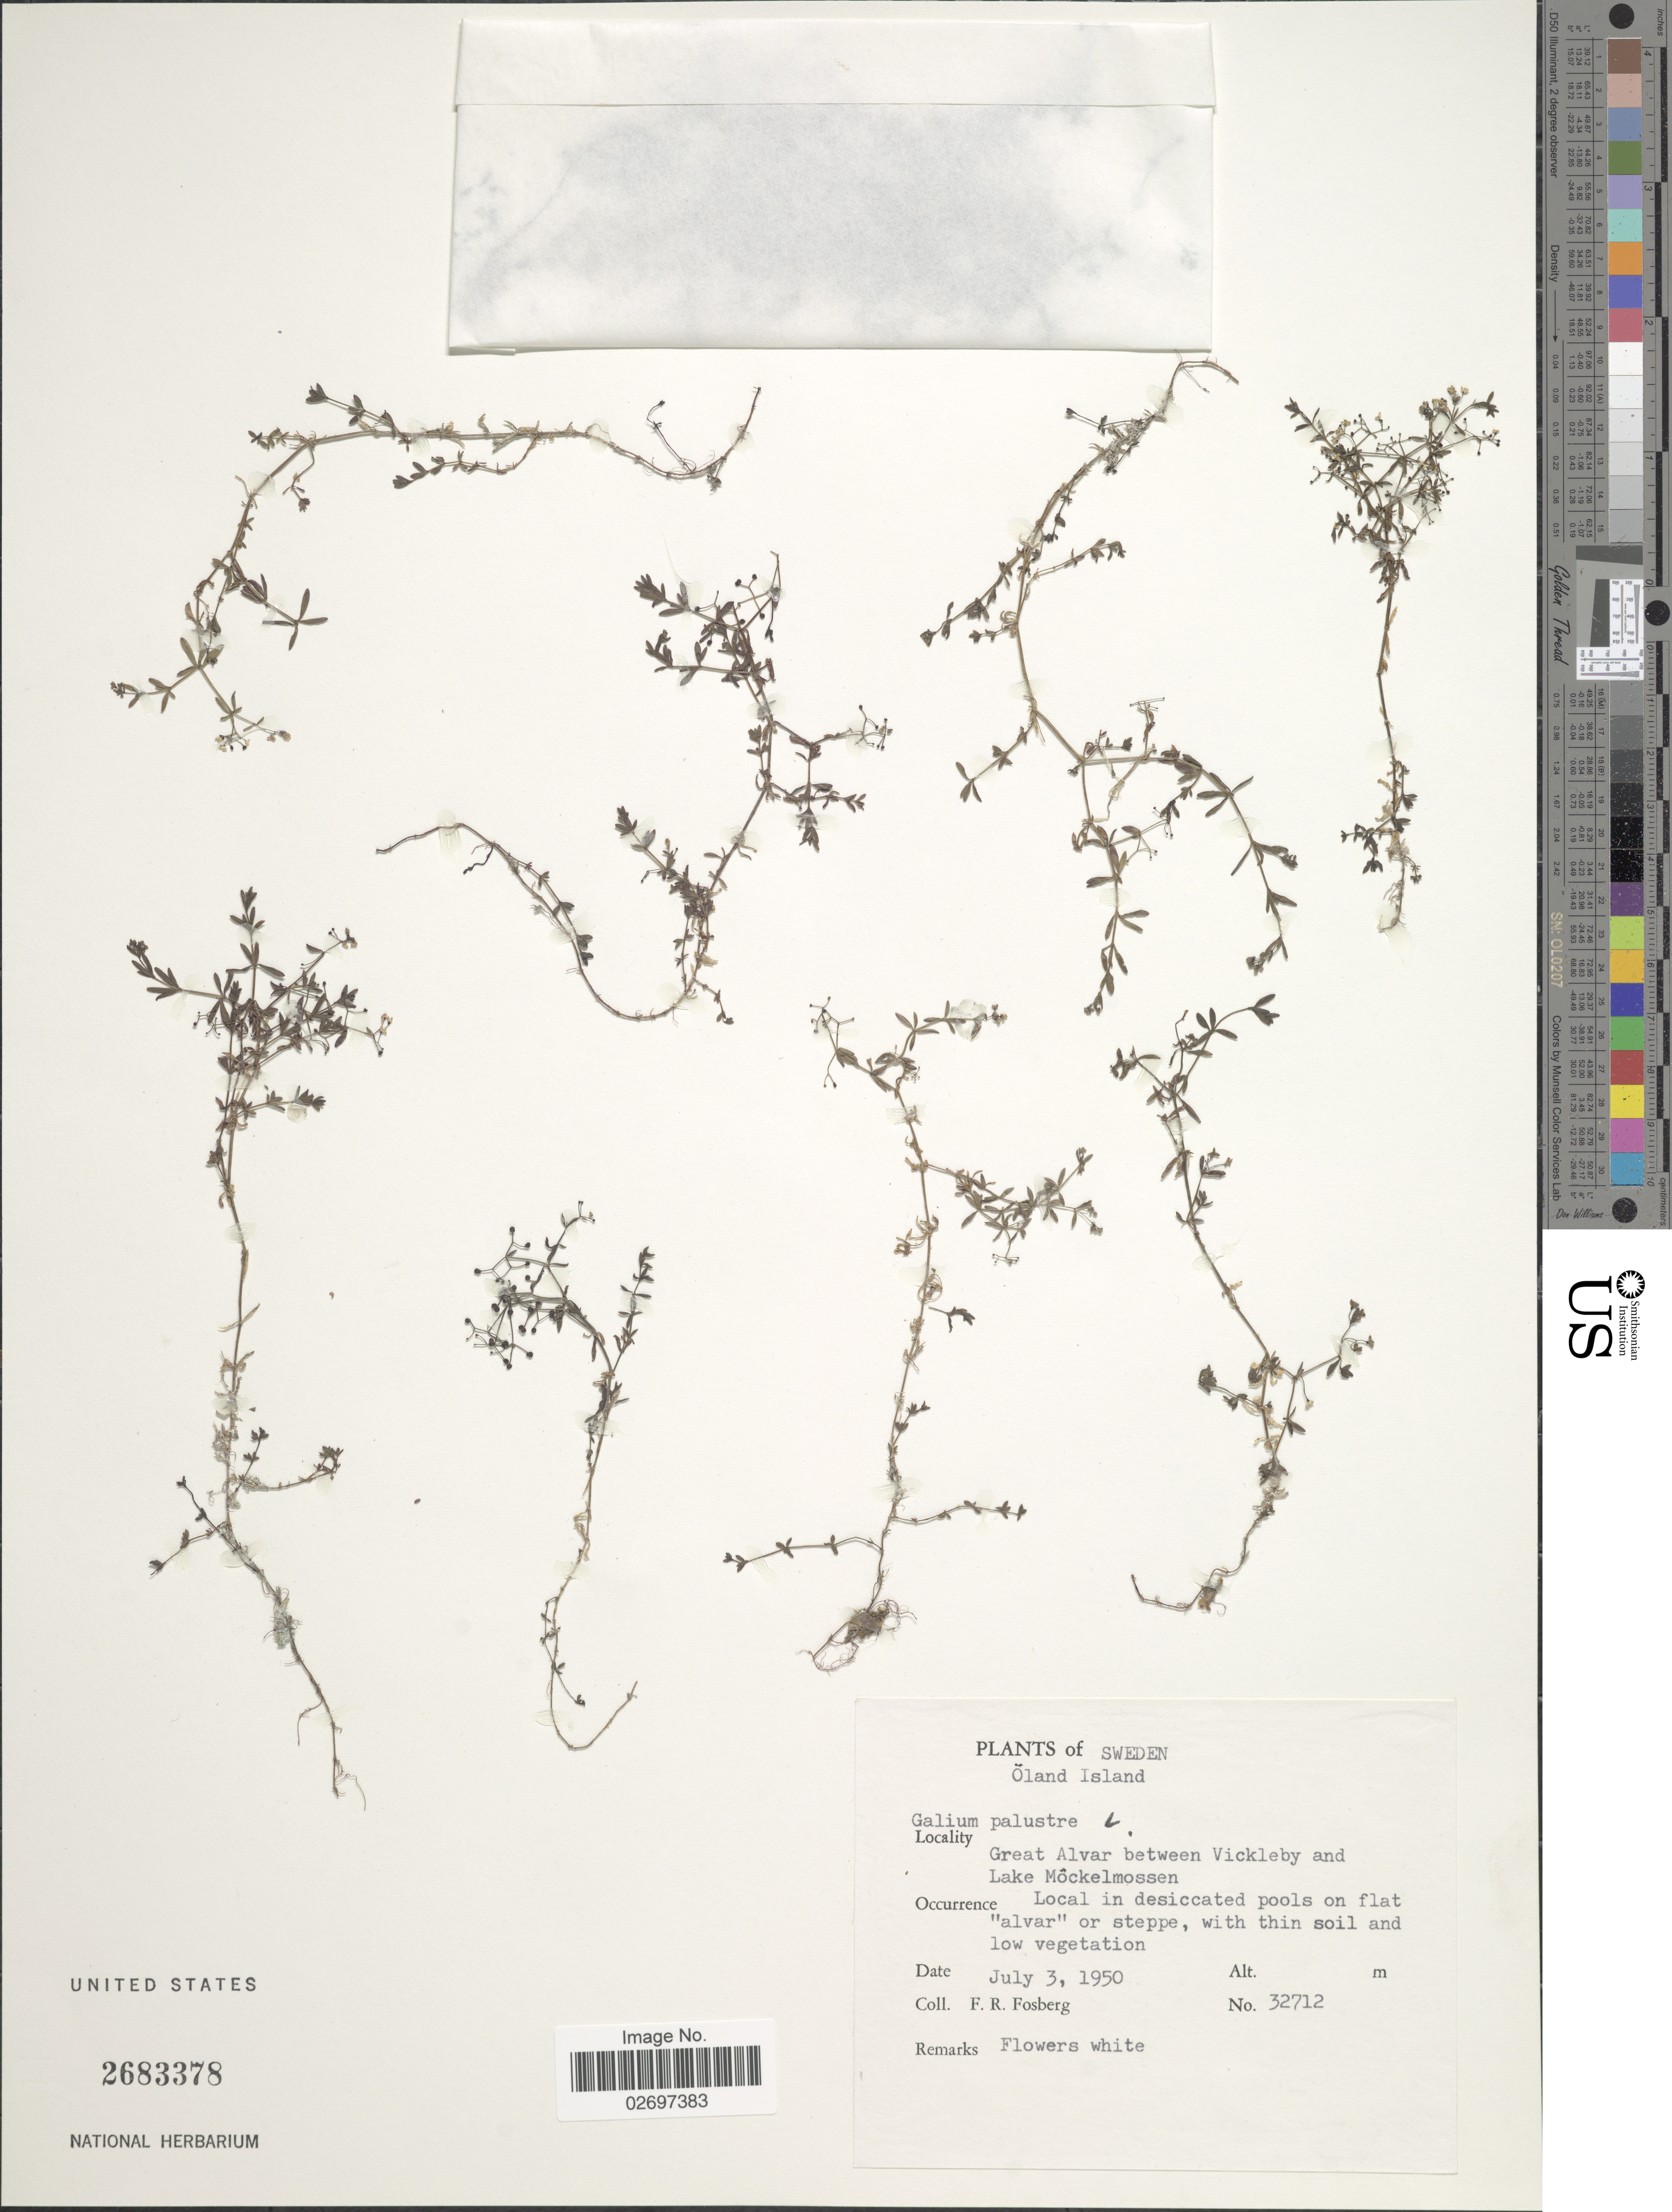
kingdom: Plantae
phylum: Tracheophyta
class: Magnoliopsida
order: Gentianales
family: Rubiaceae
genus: Galium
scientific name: Galium palustre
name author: L.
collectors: F. R. Fosberg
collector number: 32712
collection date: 1950-07-03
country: Sweden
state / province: Kalmar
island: Oland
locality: Öland Island. Great Alvar between Vickelby and Lake Möckelmossen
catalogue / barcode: US 2683378